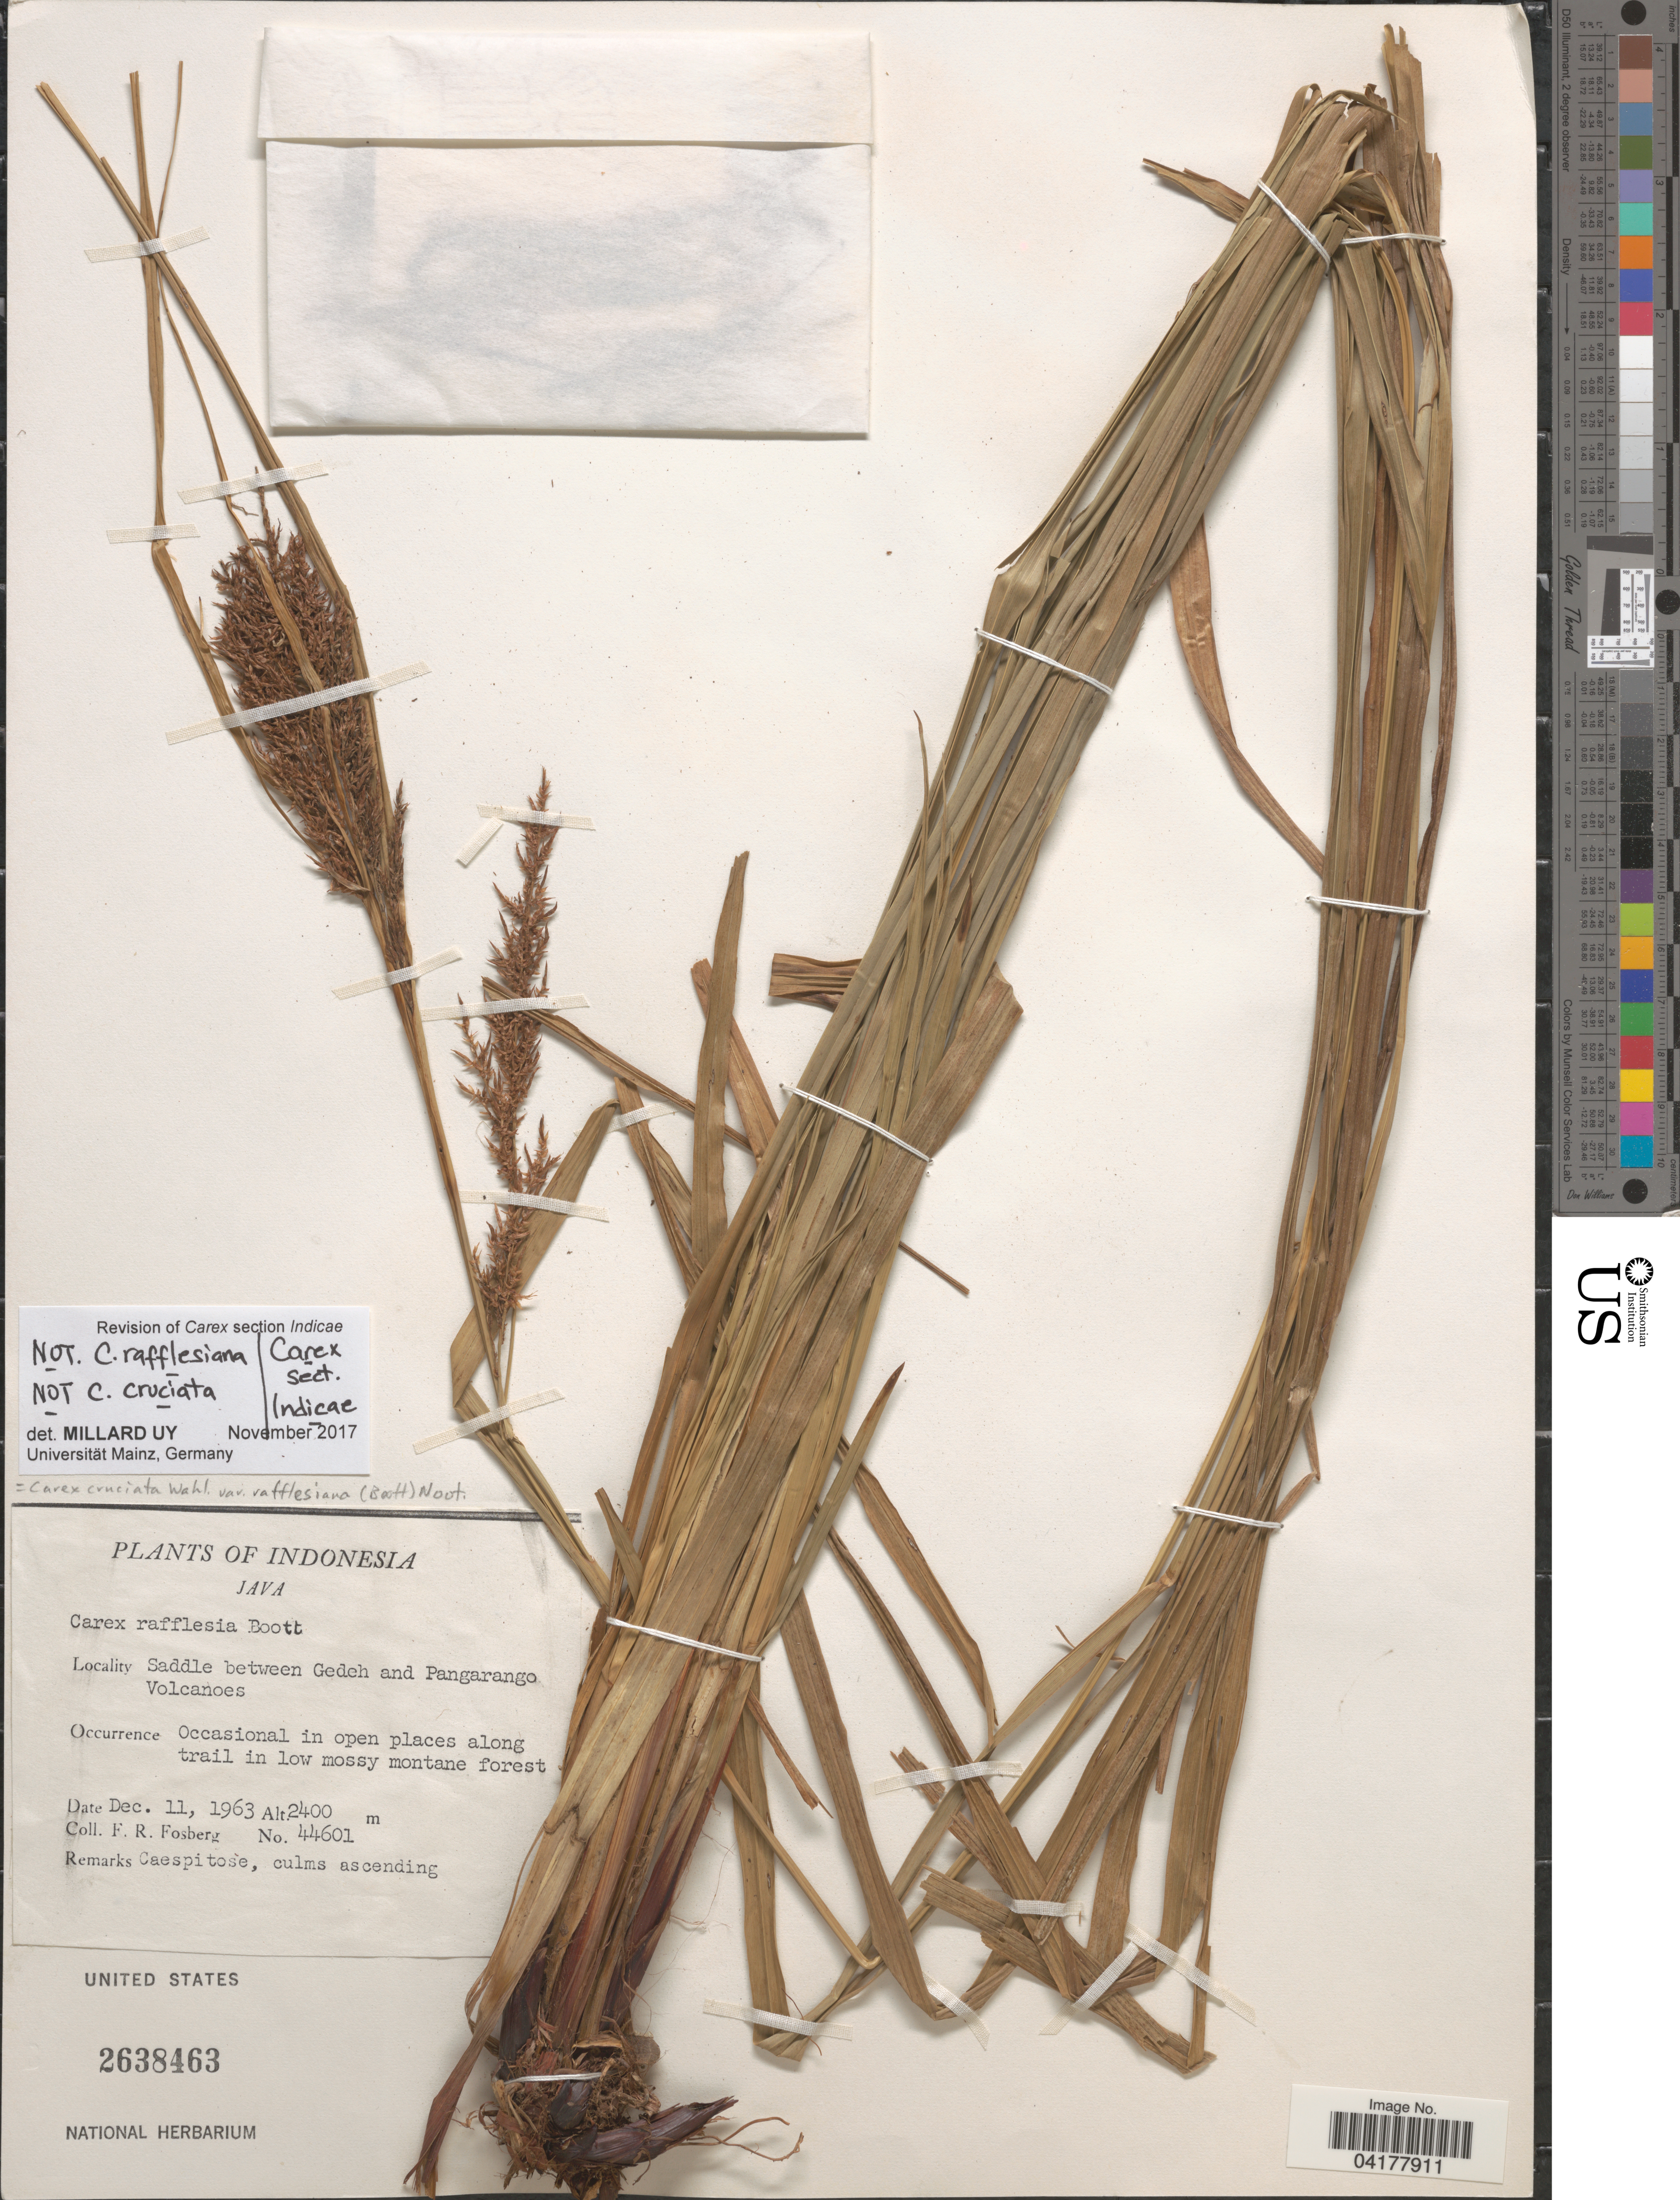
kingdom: Plantae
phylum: Tracheophyta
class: Liliopsida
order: Poales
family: Cyperaceae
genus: Carex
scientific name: Carex sp.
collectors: F. R. Fosberg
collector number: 44601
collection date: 1963-12-11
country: Indonesia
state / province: Java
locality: Saddle between Gedeh and Pangarango Volcanoes.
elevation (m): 2400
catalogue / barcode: US 2638463